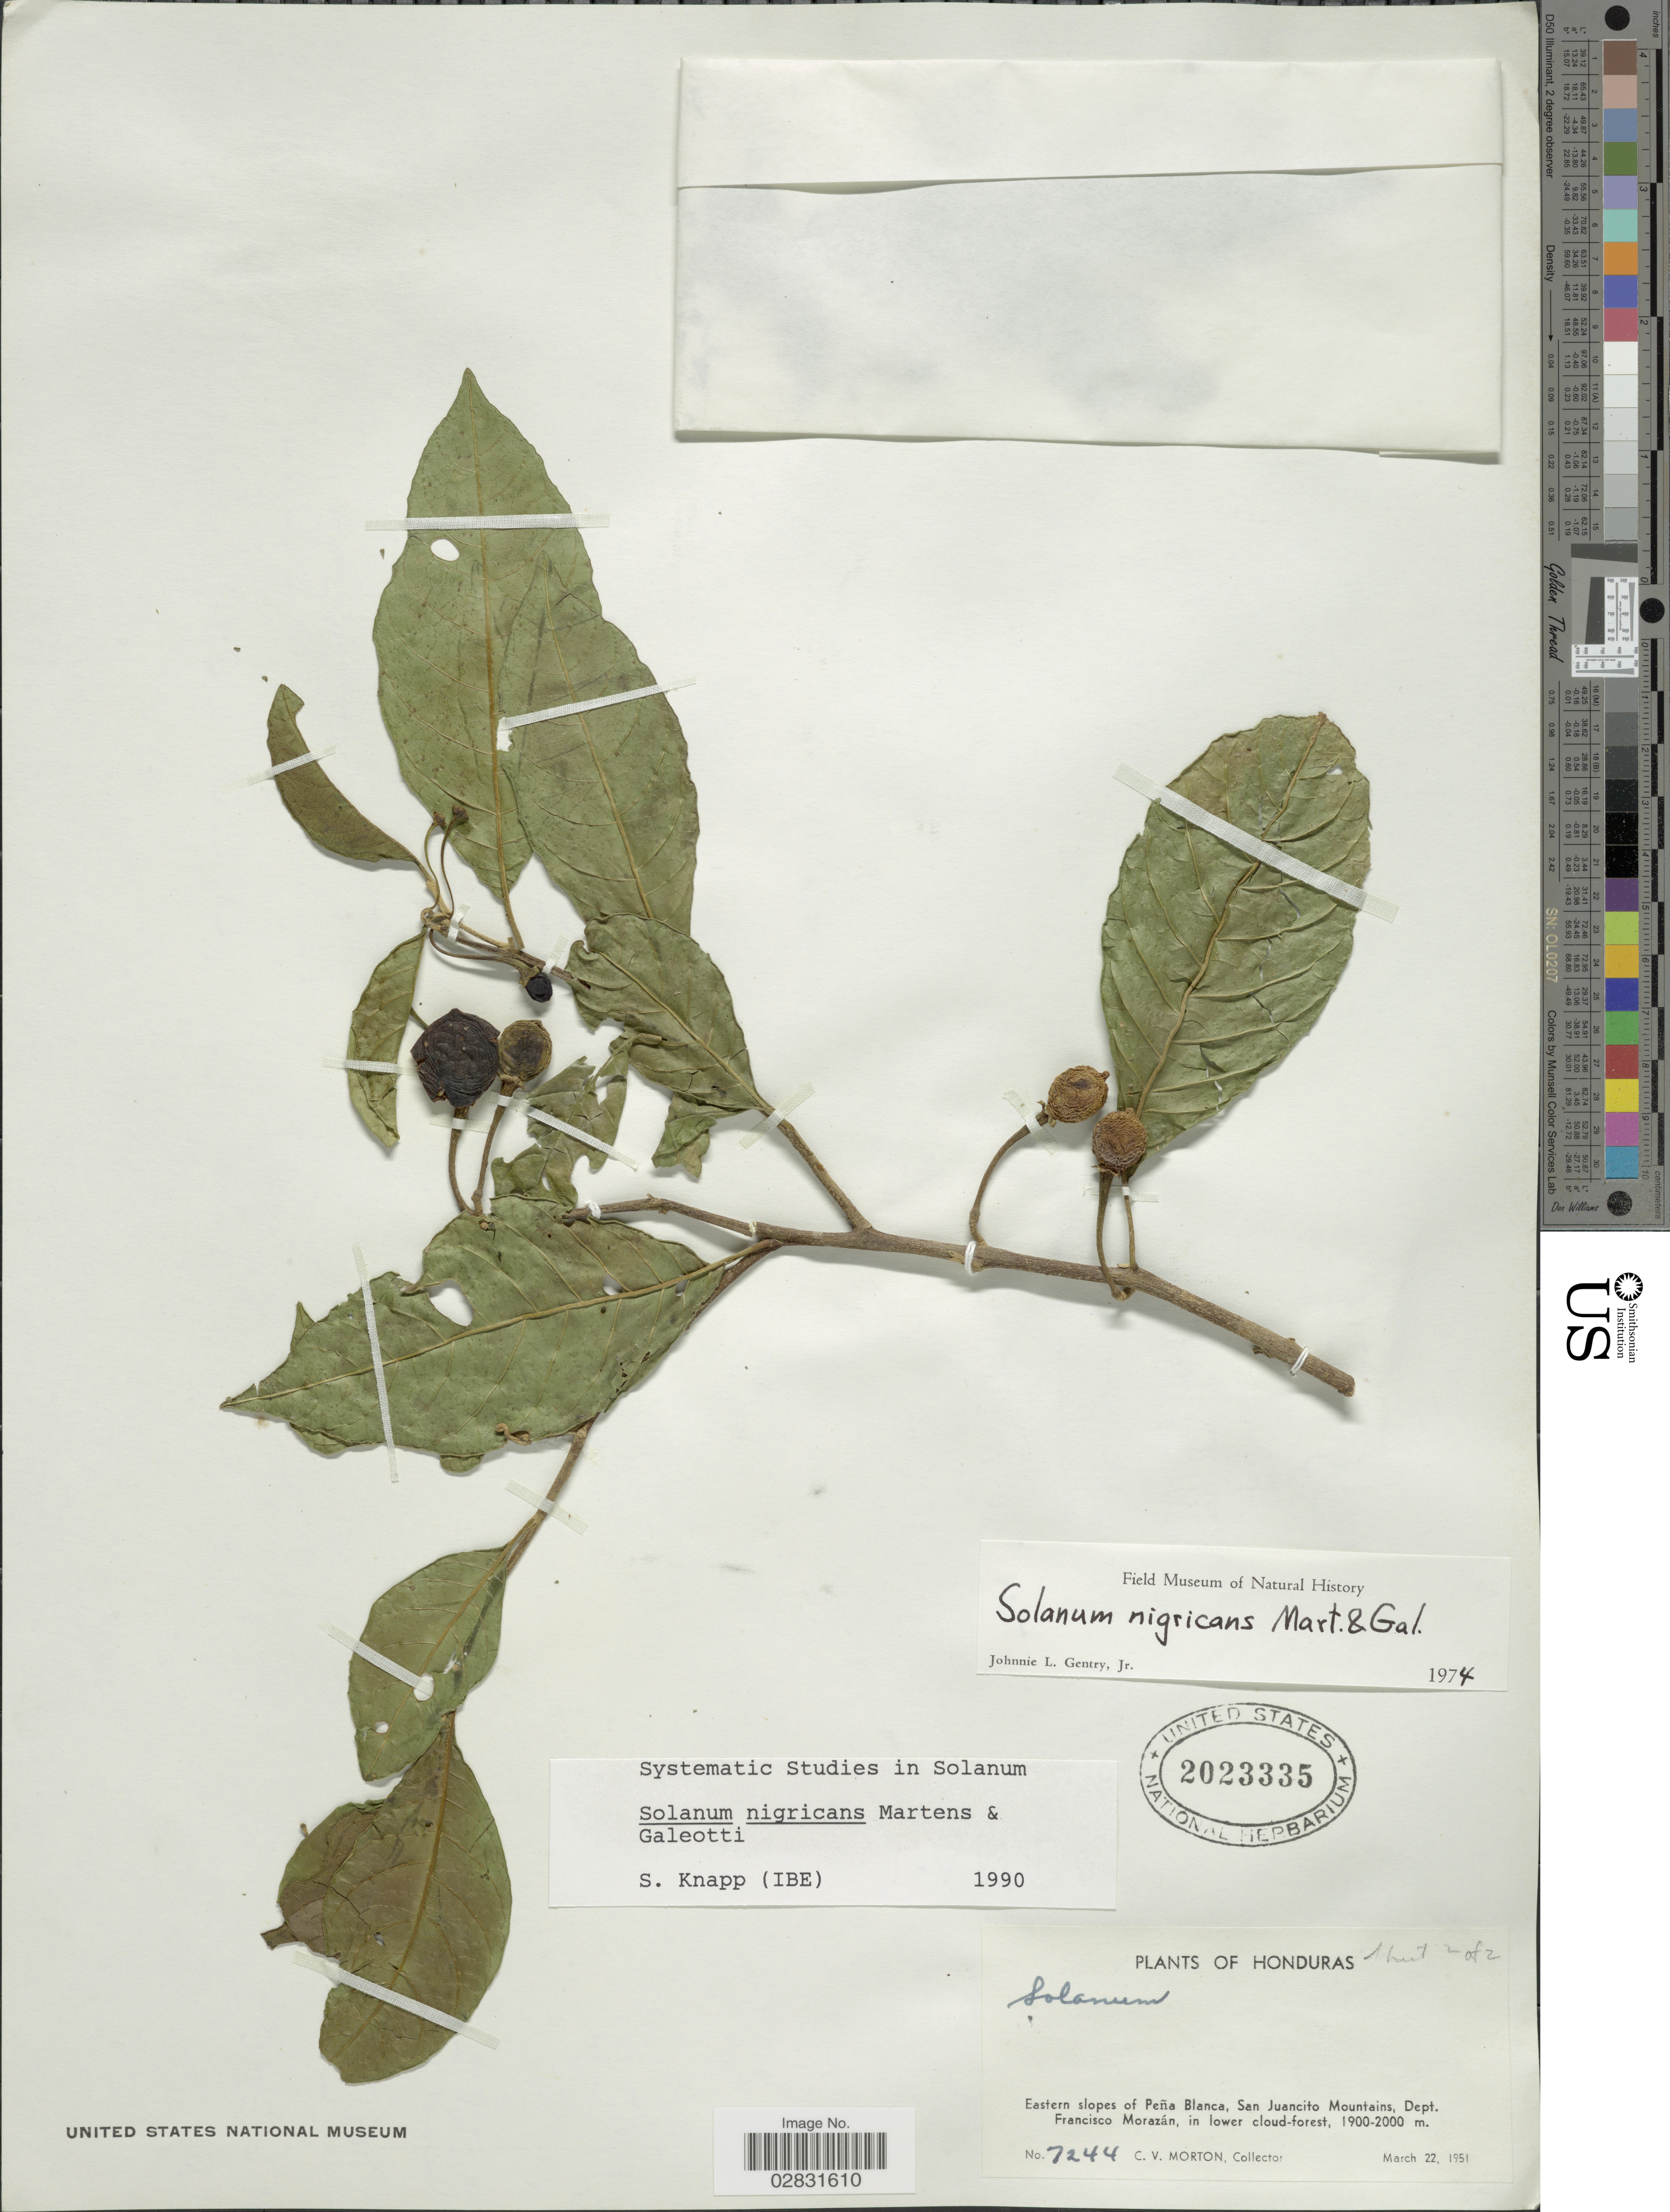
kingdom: Plantae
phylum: Tracheophyta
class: Magnoliopsida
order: Solanales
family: Solanaceae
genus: Solanum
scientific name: Solanum nigricans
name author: M. Martens & Galeotti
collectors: C. V. Morton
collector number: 7244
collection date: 1951-03-22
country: Honduras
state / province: Fco. Morazán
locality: Eastern slopes of Peña Blanca, San Juancito Mountains, Dept. Francisco Morazán.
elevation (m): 1900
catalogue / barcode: US 2023335